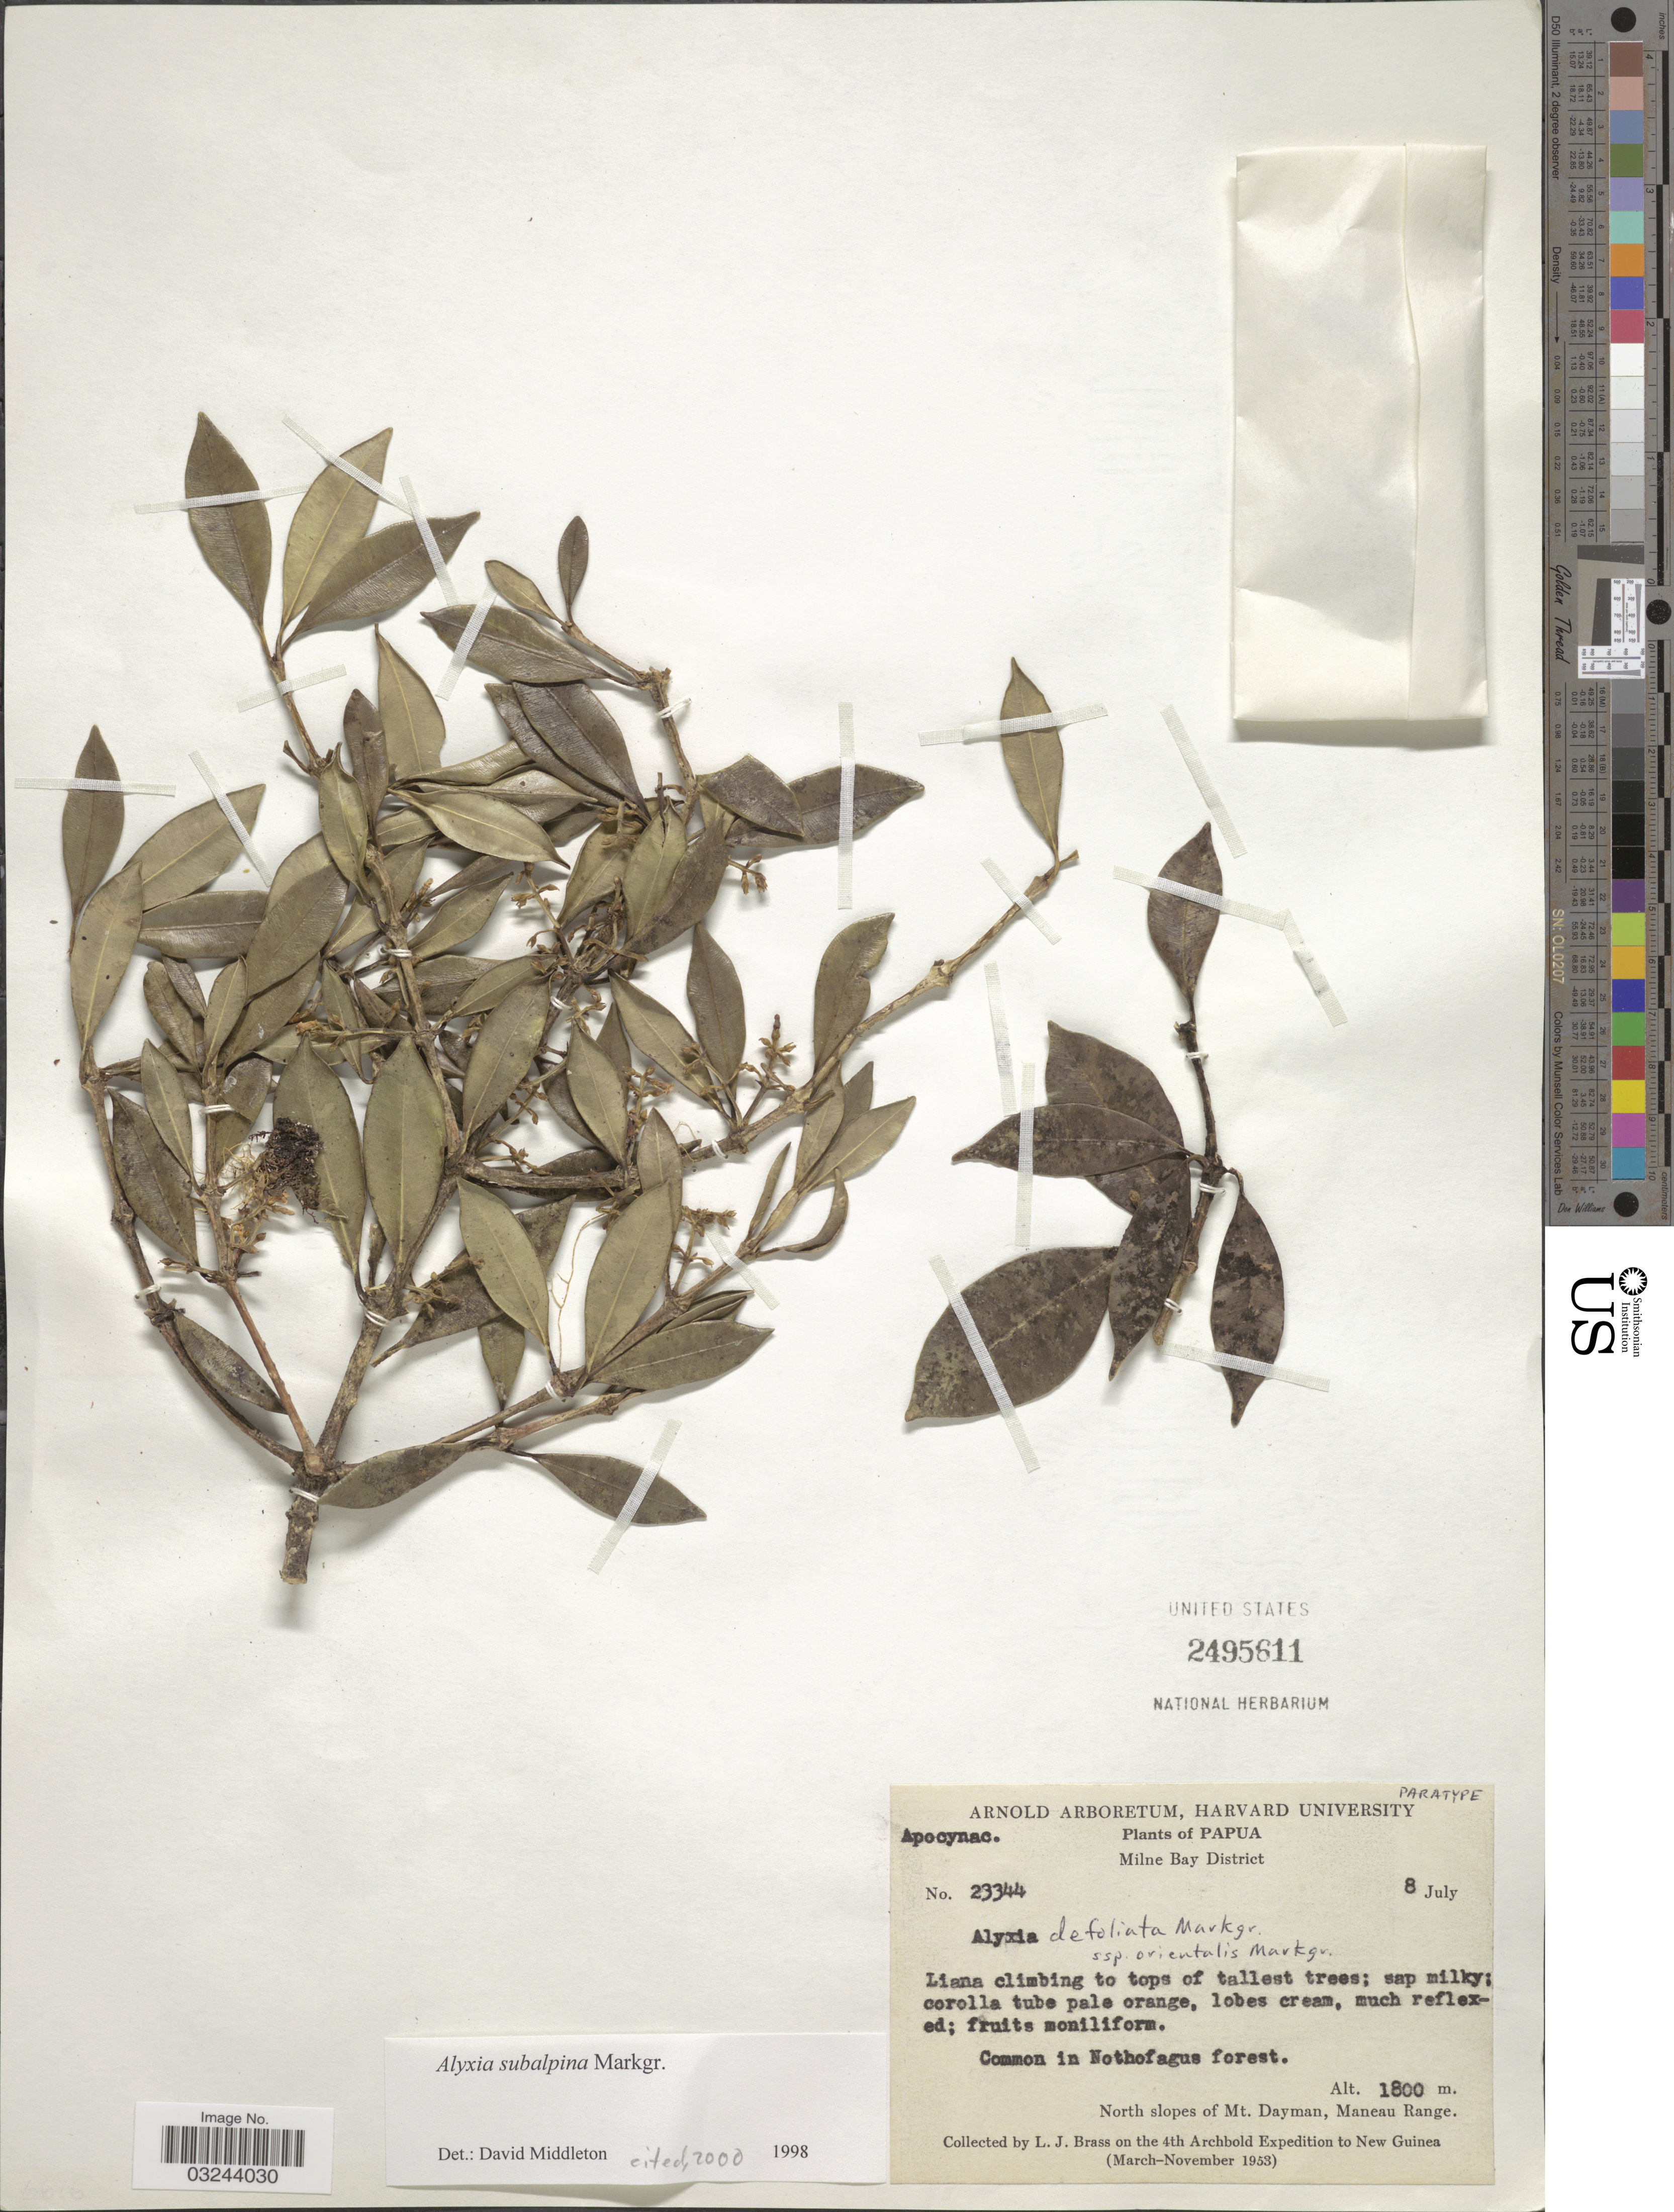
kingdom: Plantae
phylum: Tracheophyta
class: Magnoliopsida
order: Gentianales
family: Apocynaceae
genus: Alyxia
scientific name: Alyxia subalpina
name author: Markgr.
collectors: L. J. Brass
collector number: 23344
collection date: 1953-07-08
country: Papua New Guinea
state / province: Milne Bay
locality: Papua. Milne Bay District. Common in Nothofagus forest. North slopes of Mt. Dayman, Maneau Range.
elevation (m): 1800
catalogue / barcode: US 2495611